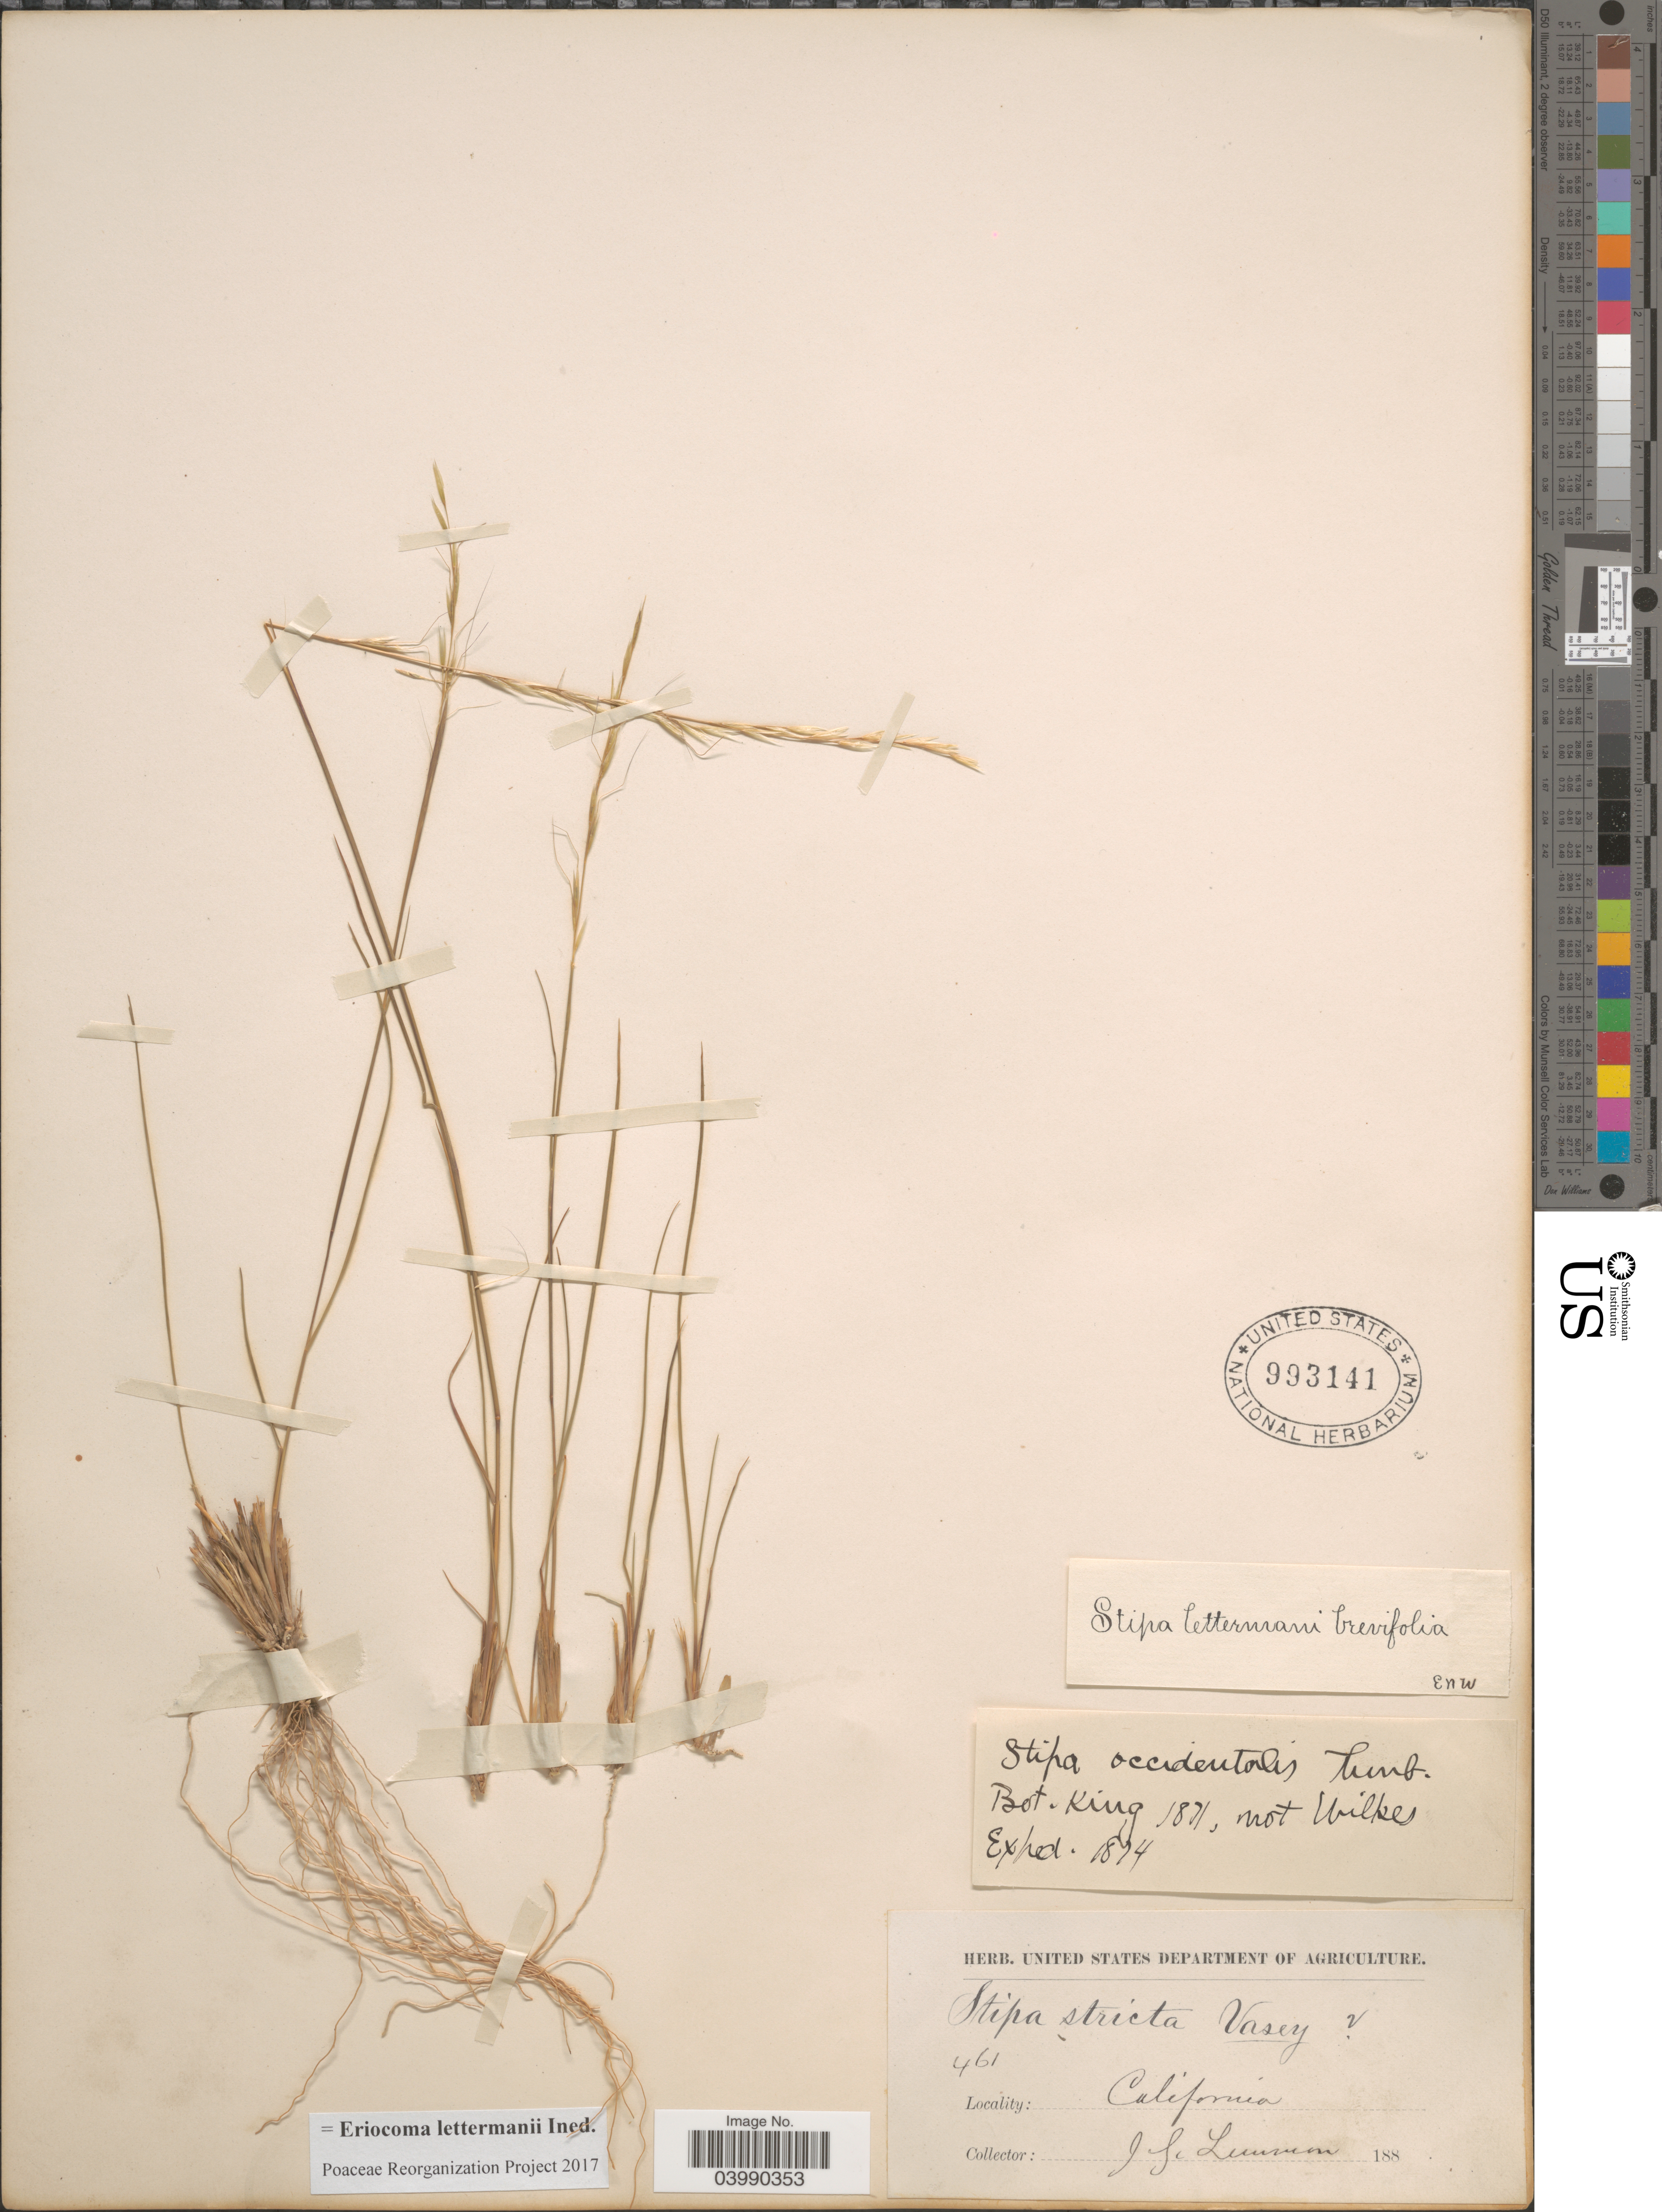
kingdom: Plantae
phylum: Tracheophyta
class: Liliopsida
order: Poales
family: Poaceae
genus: Eriocoma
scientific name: Eriocoma lettermanii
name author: (Vasey) Romasch.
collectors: J. Lemmon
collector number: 461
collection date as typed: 188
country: United States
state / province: California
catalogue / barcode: US 993141